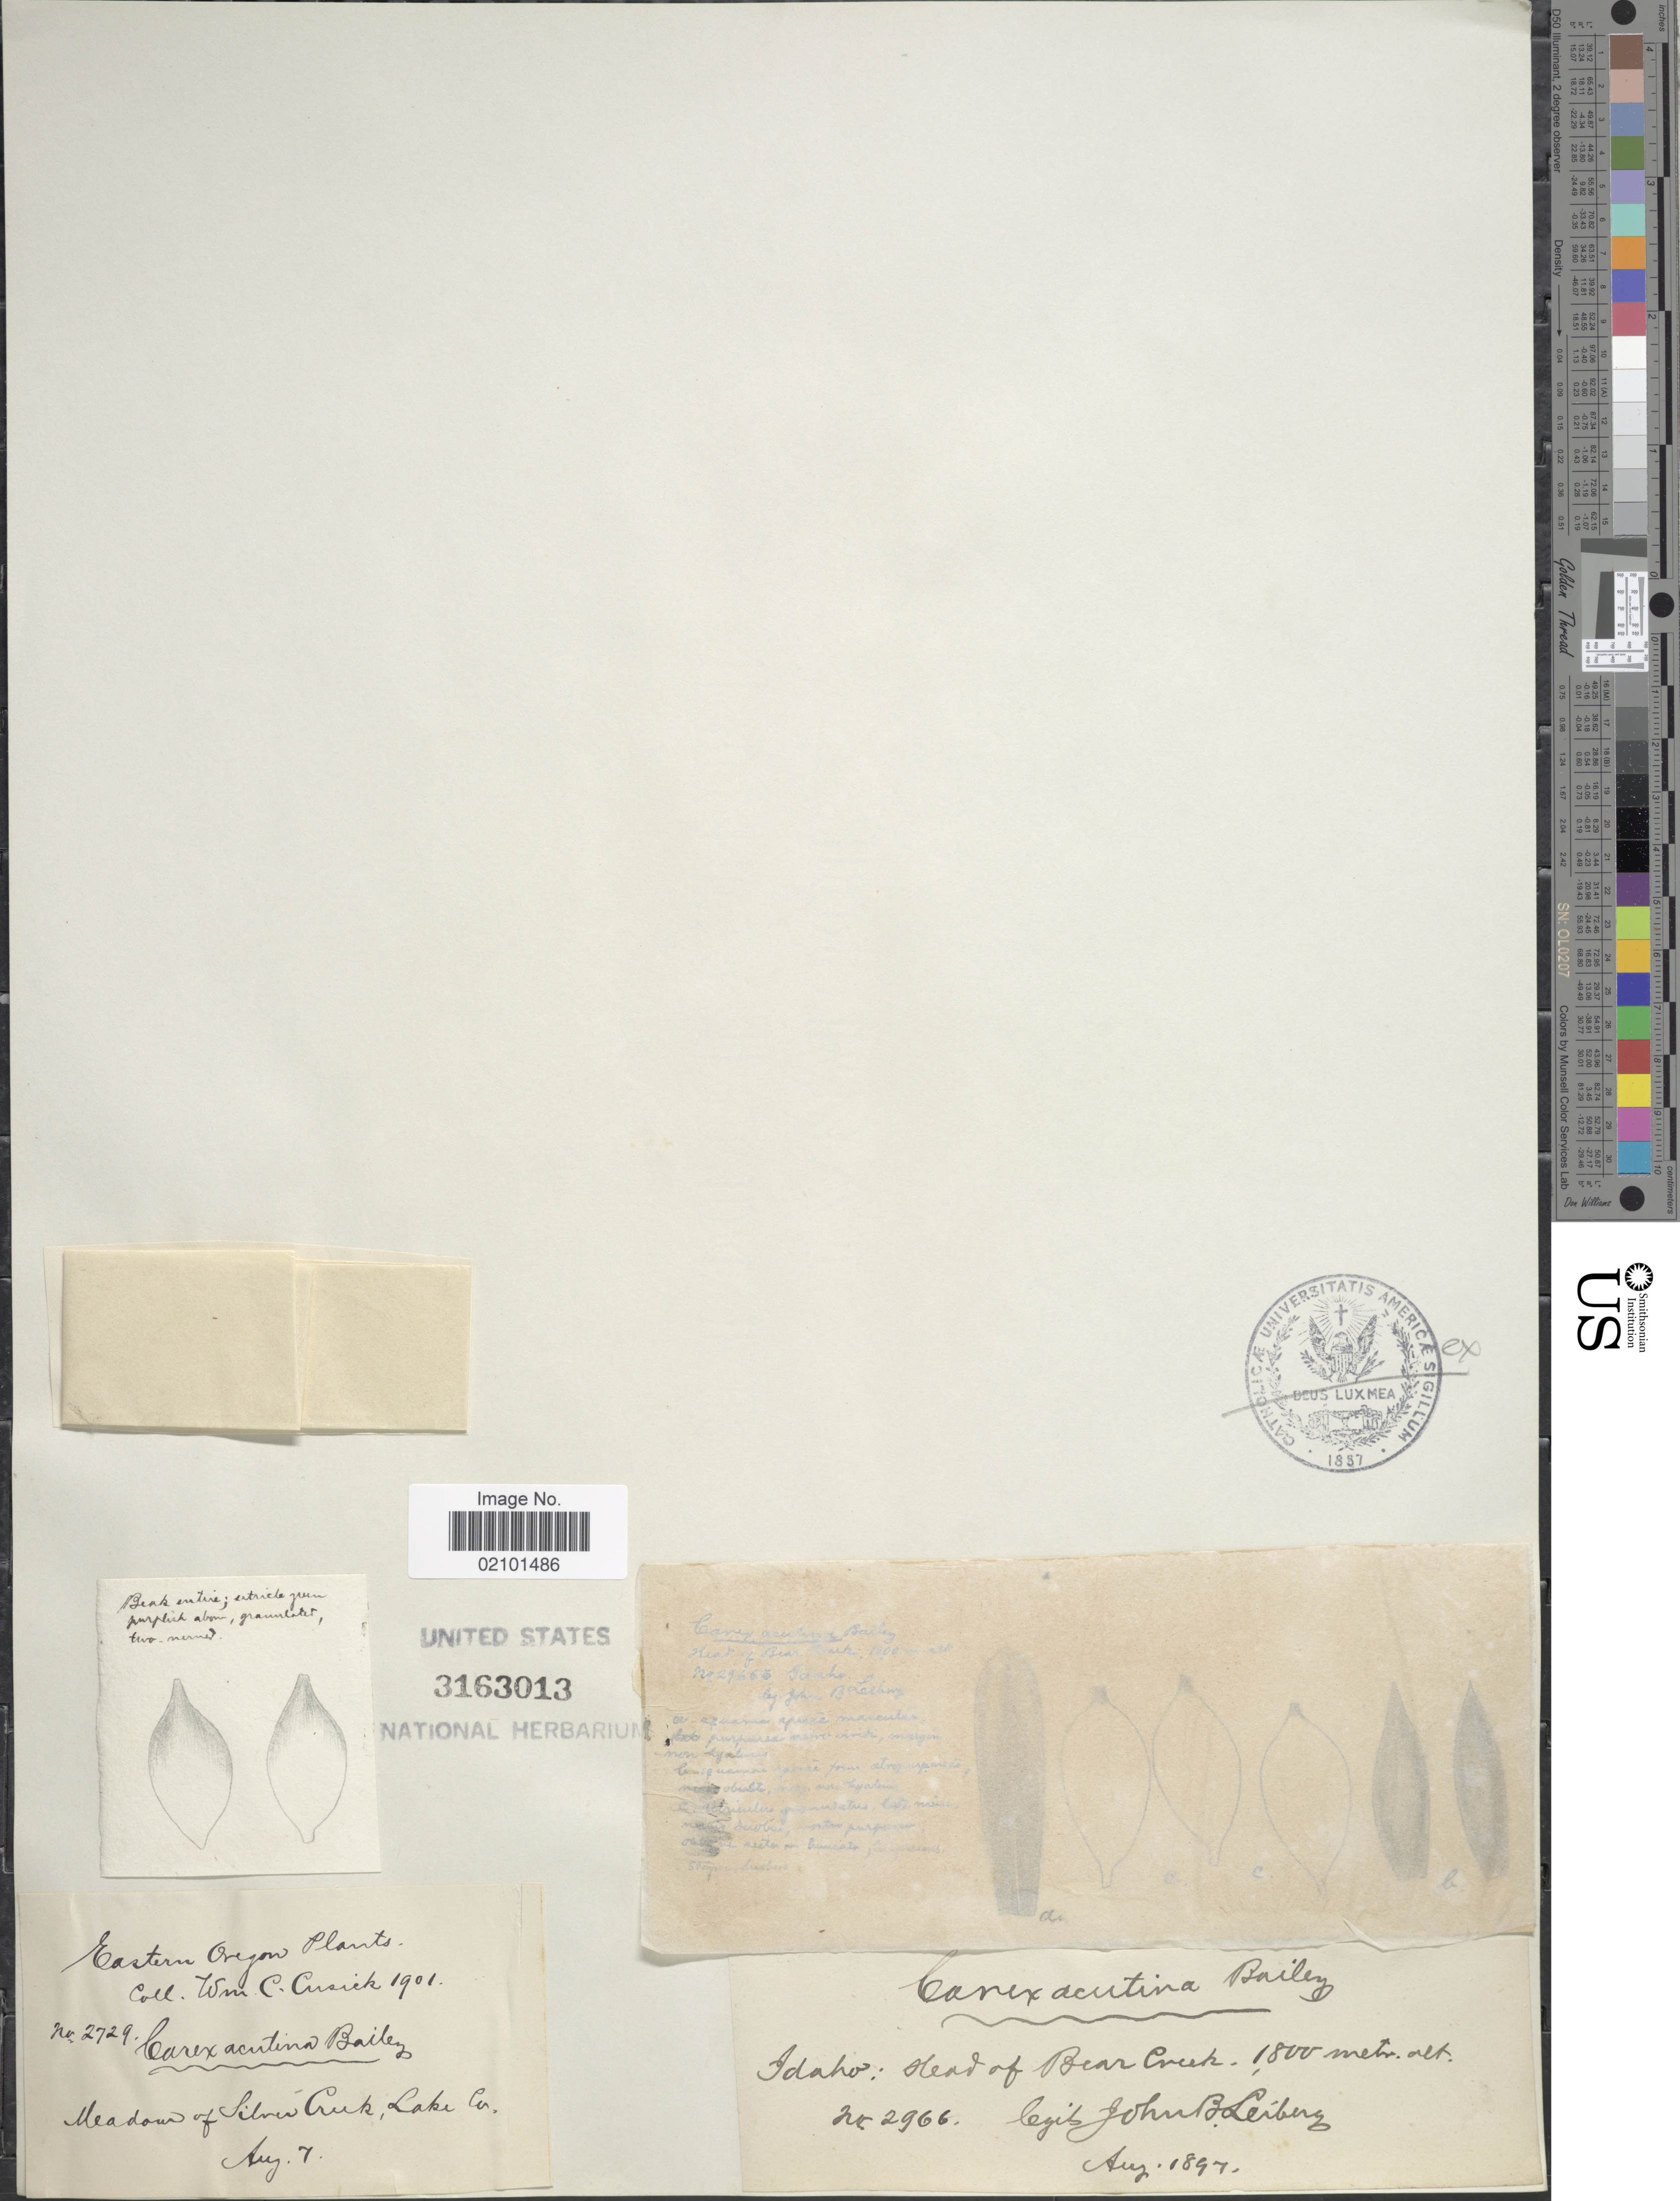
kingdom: Plantae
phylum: Tracheophyta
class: Liliopsida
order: Poales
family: Cyperaceae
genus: Carex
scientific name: Carex aquatilis var. aquatilis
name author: Wahlenb.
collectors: J. B. Leiberg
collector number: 2966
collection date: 1897-08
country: United States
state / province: Idaho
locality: Head of Bear Creek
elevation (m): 1800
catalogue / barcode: US 3163013